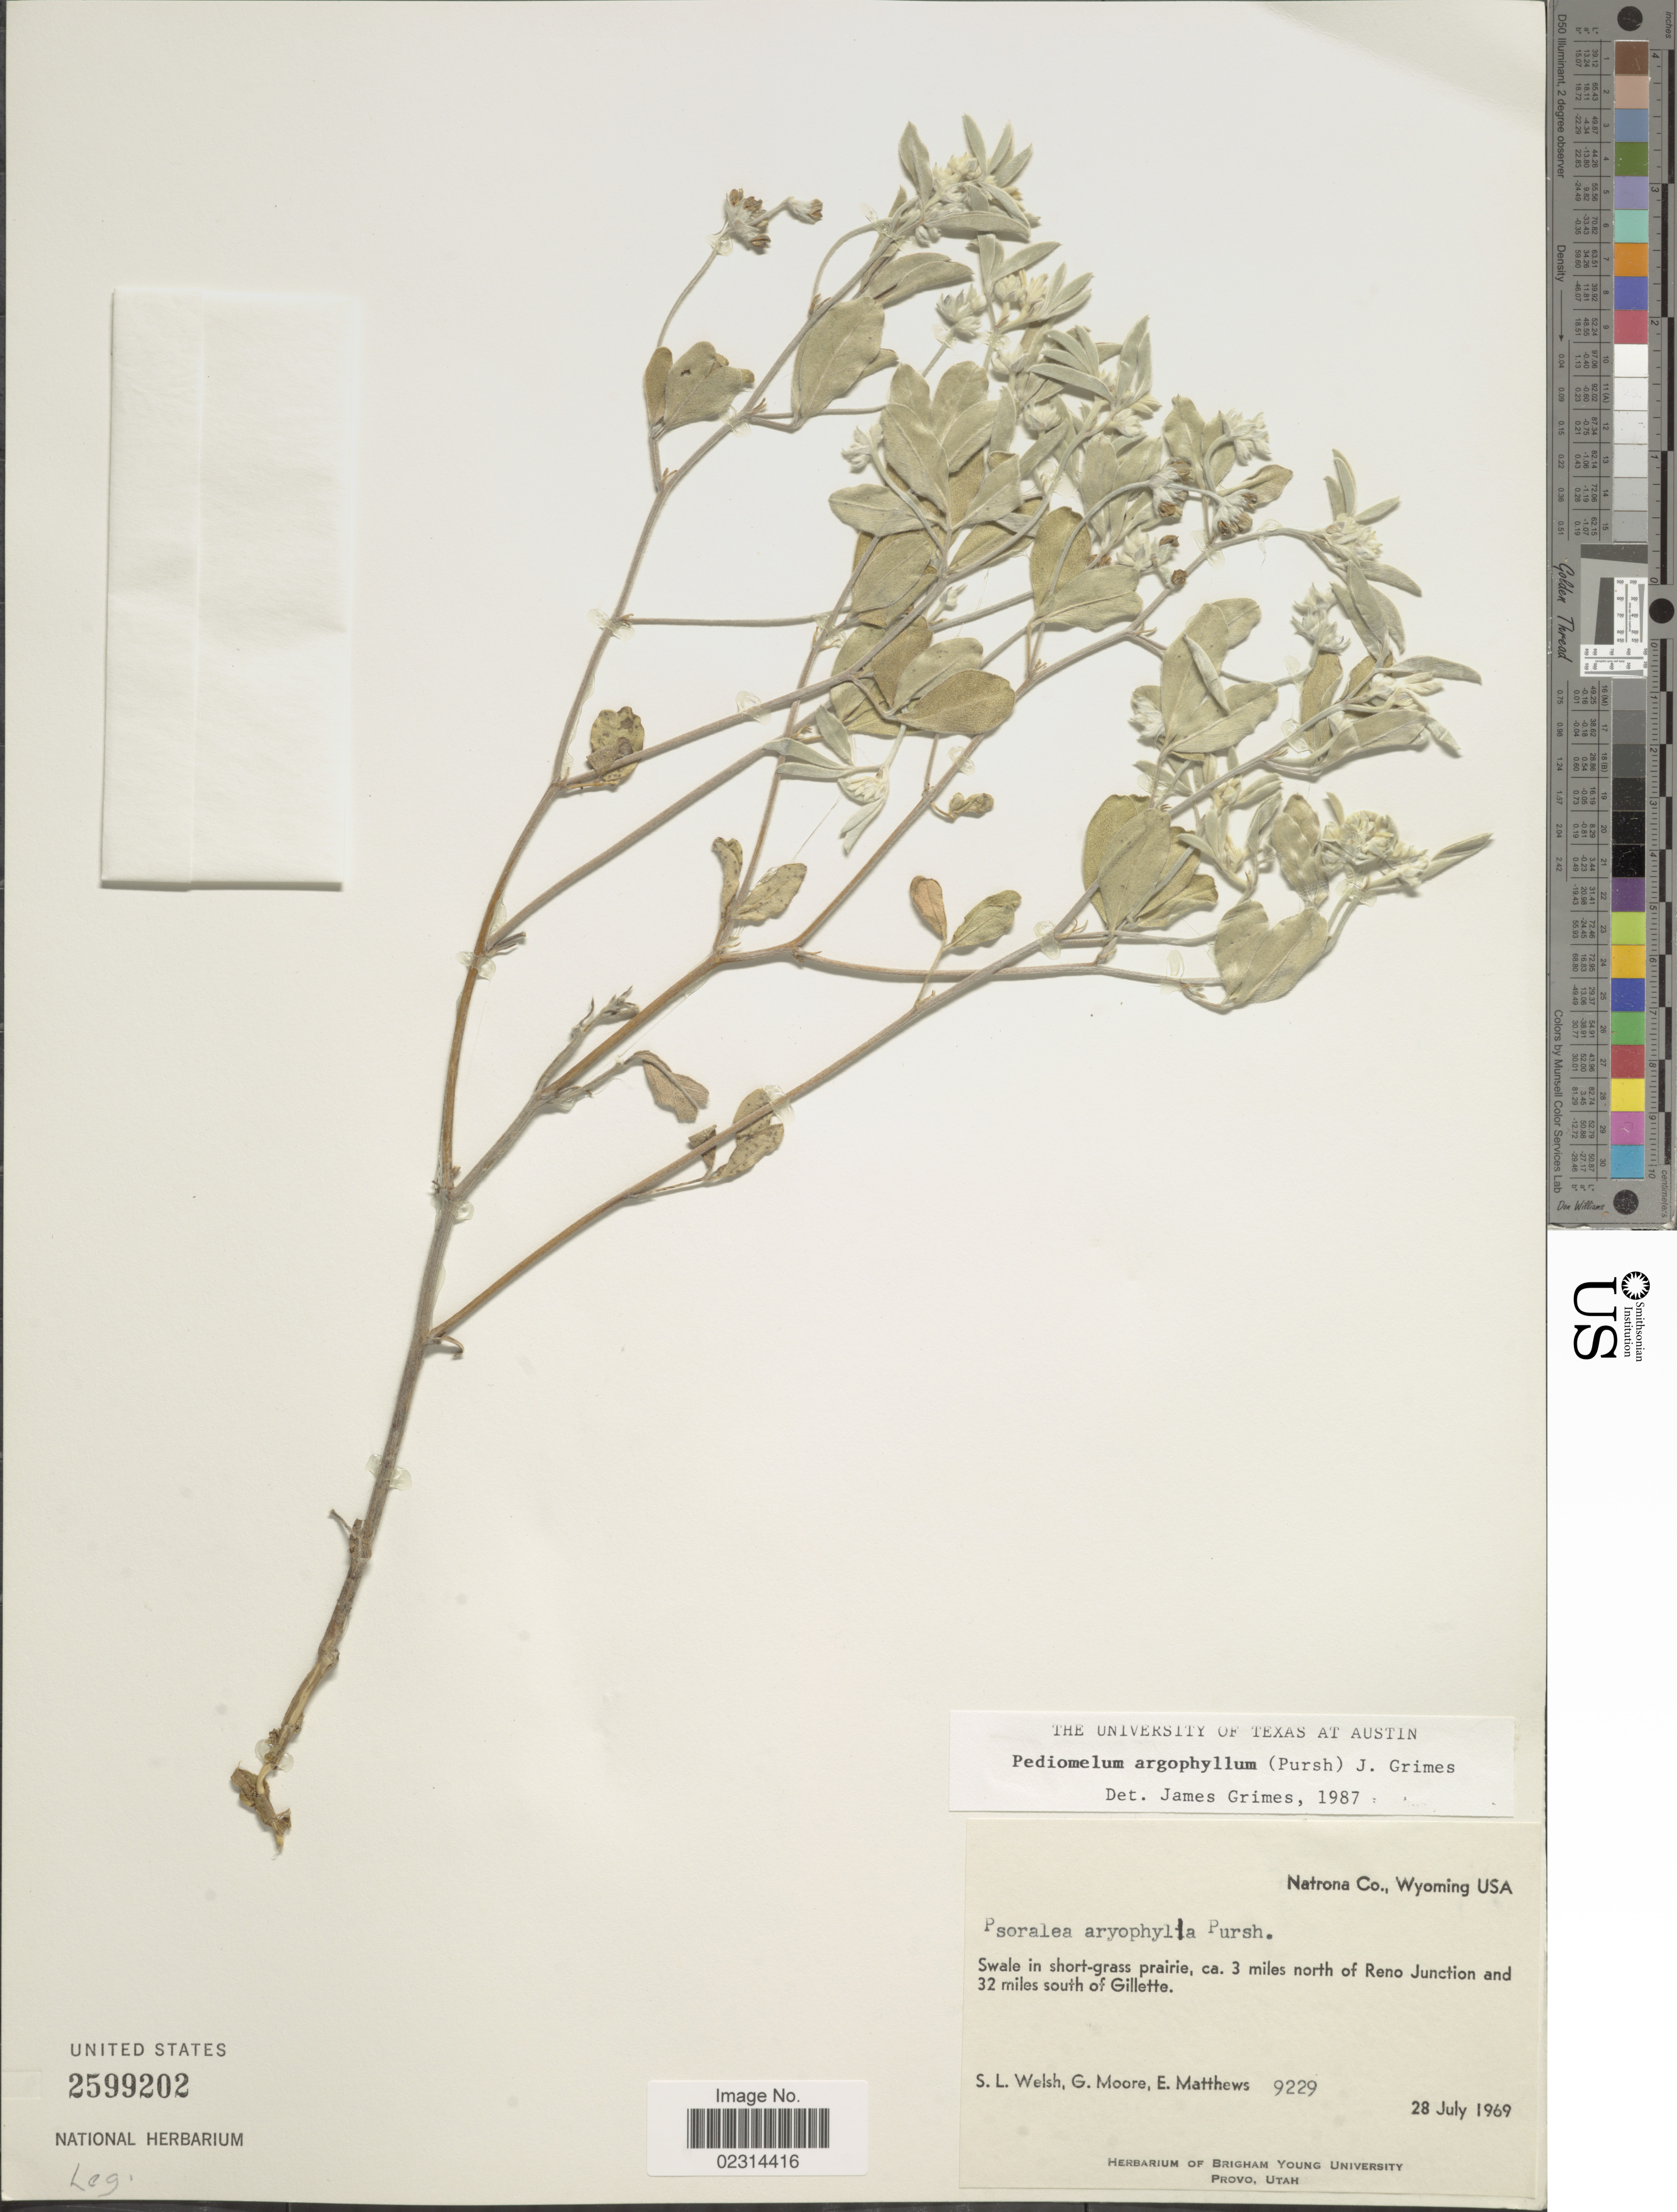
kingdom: Plantae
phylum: Tracheophyta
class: Magnoliopsida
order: Fabales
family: Fabaceae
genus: Pediomelum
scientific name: Pediomelum argophyllum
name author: (Pursh) J.W. Grimes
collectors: S. Welsh, G. Moore & E. A. Matthews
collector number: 9229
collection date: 1969-07-28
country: United States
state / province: Wyoming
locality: Natrona Co. ca. 3 miles north of Reno Junction and 32 miles south of Gillette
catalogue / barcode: US 2599202